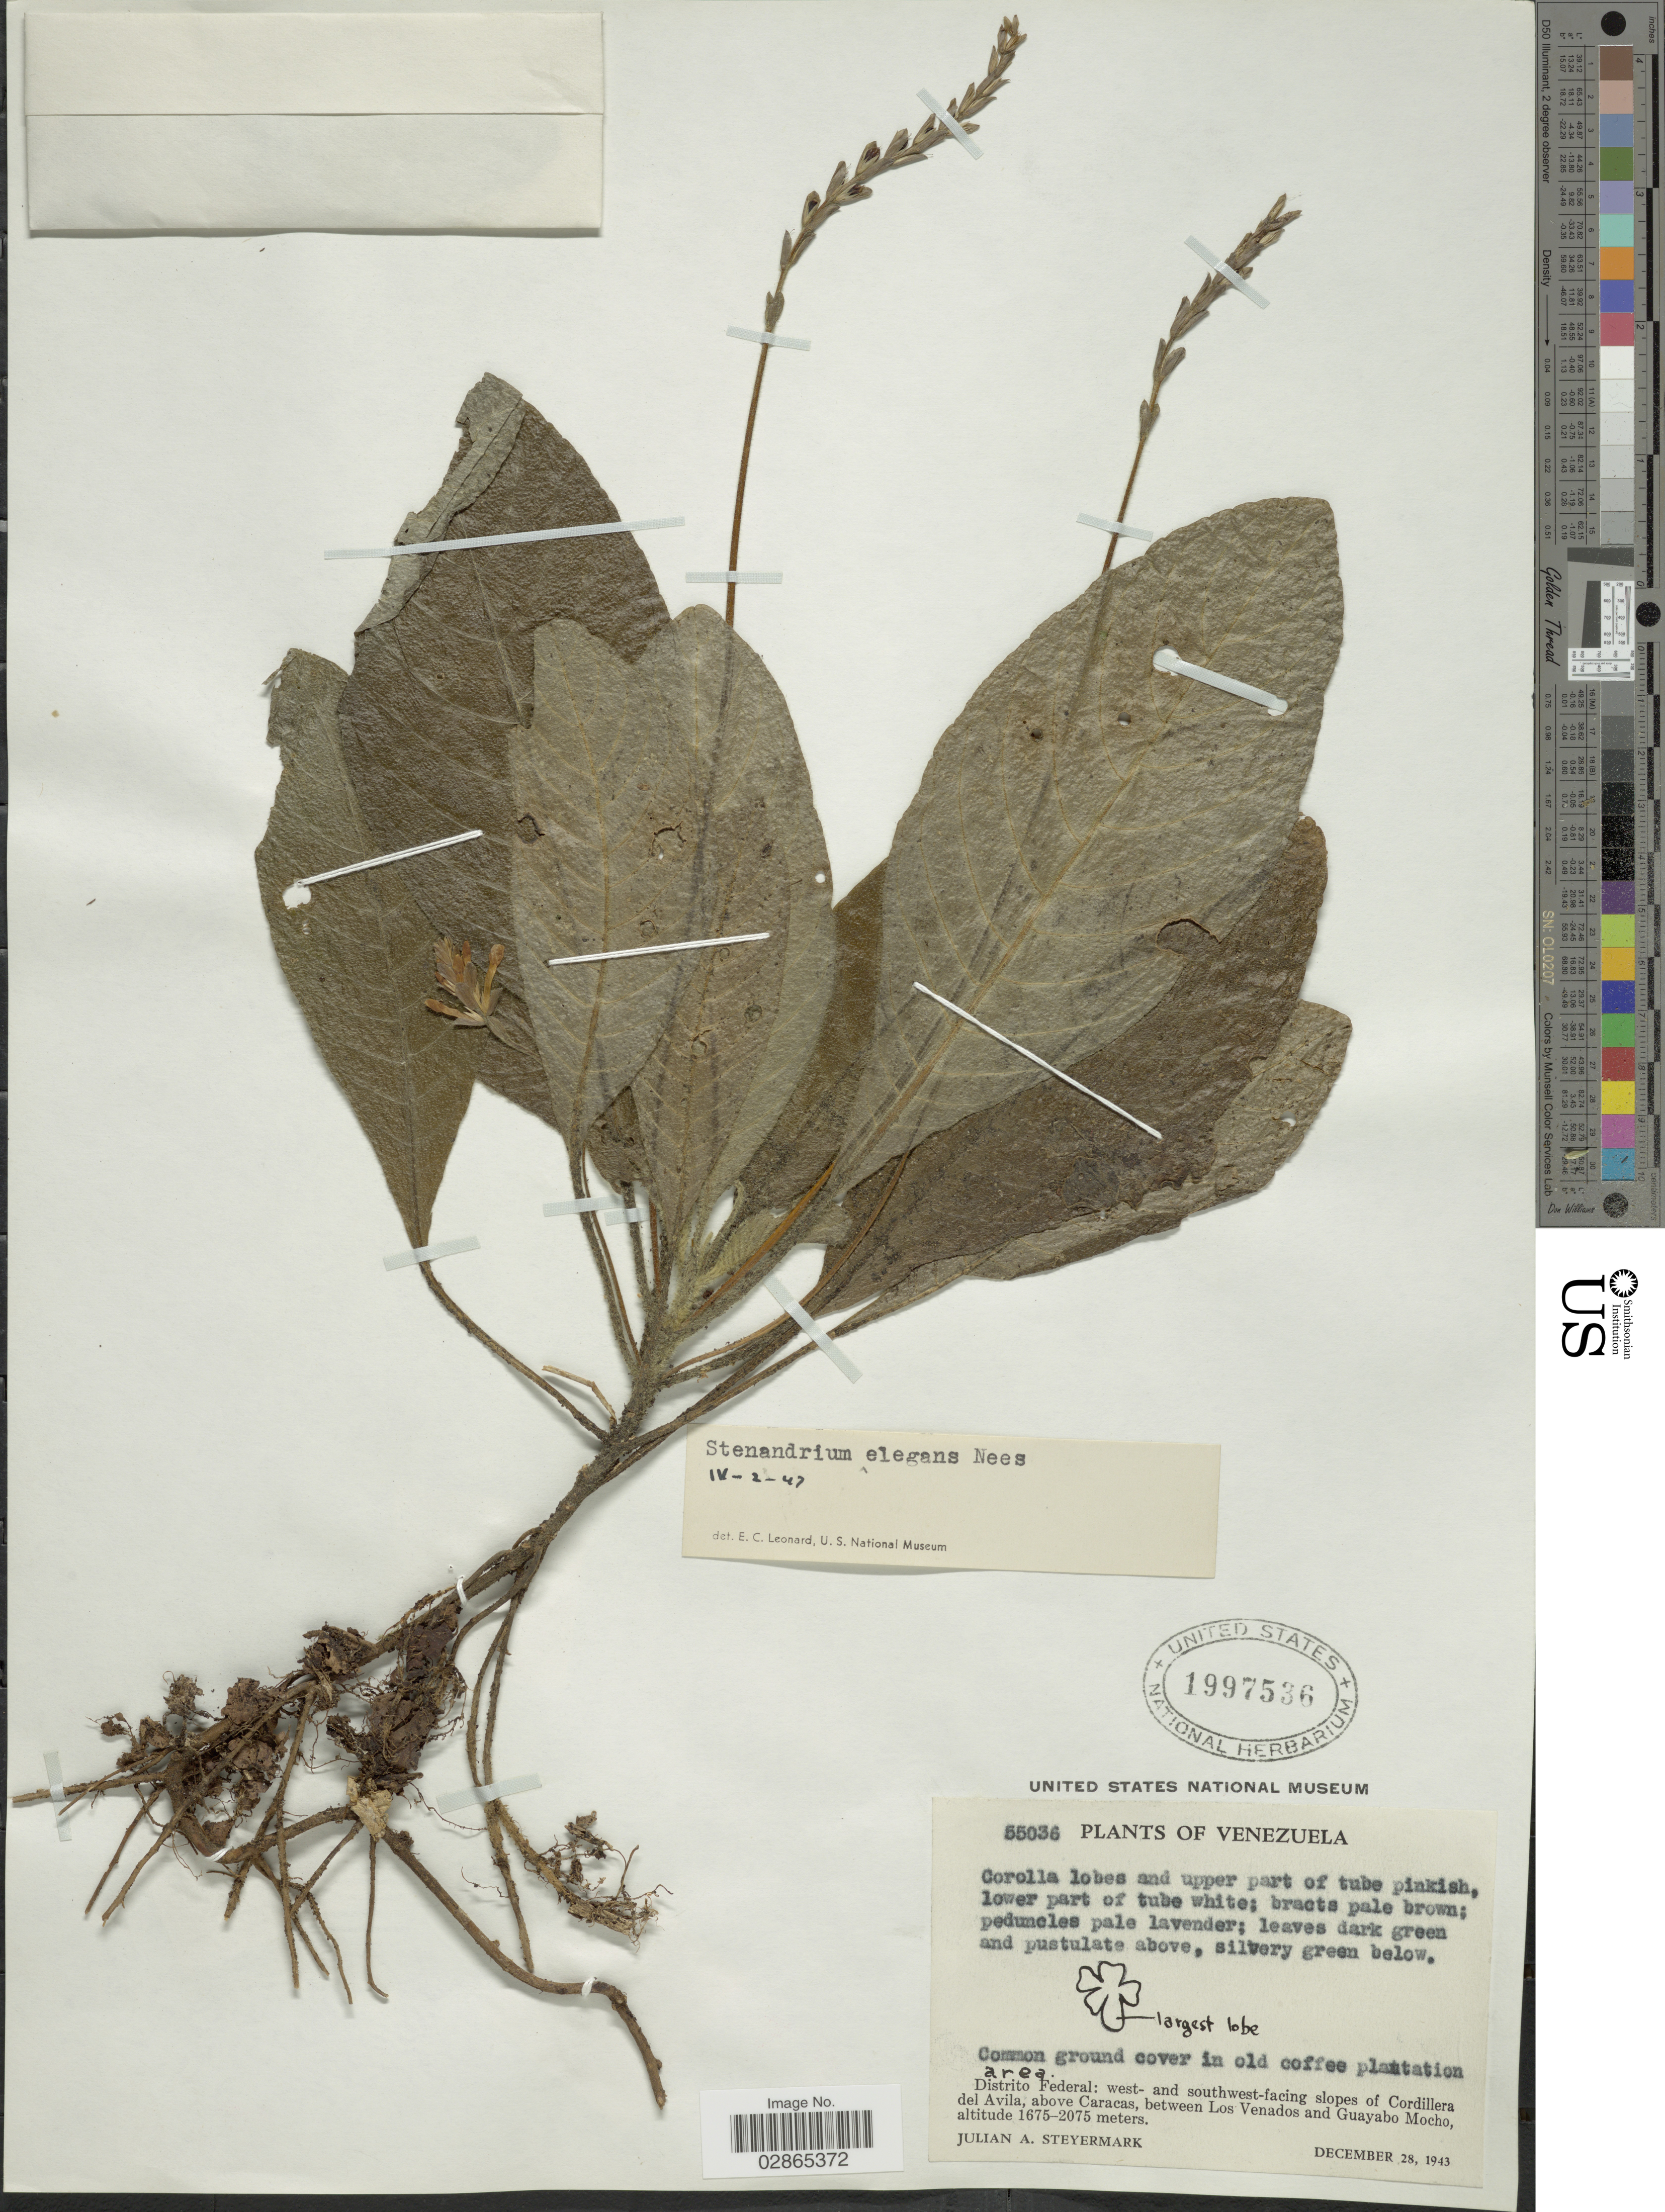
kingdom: Plantae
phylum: Tracheophyta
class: Magnoliopsida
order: Lamiales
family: Acanthaceae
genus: Stenandrium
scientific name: Stenandrium elegans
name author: Nees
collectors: J. Steyermark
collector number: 55036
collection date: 1943-12-28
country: Venezuela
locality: Old coffee plantation area. Distrito Federal: west-and southwest-facing slopes of Cordillera del Avila, above Caracas, between Los Venados and Guayabo Mocho.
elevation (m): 1675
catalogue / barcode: US 1997536